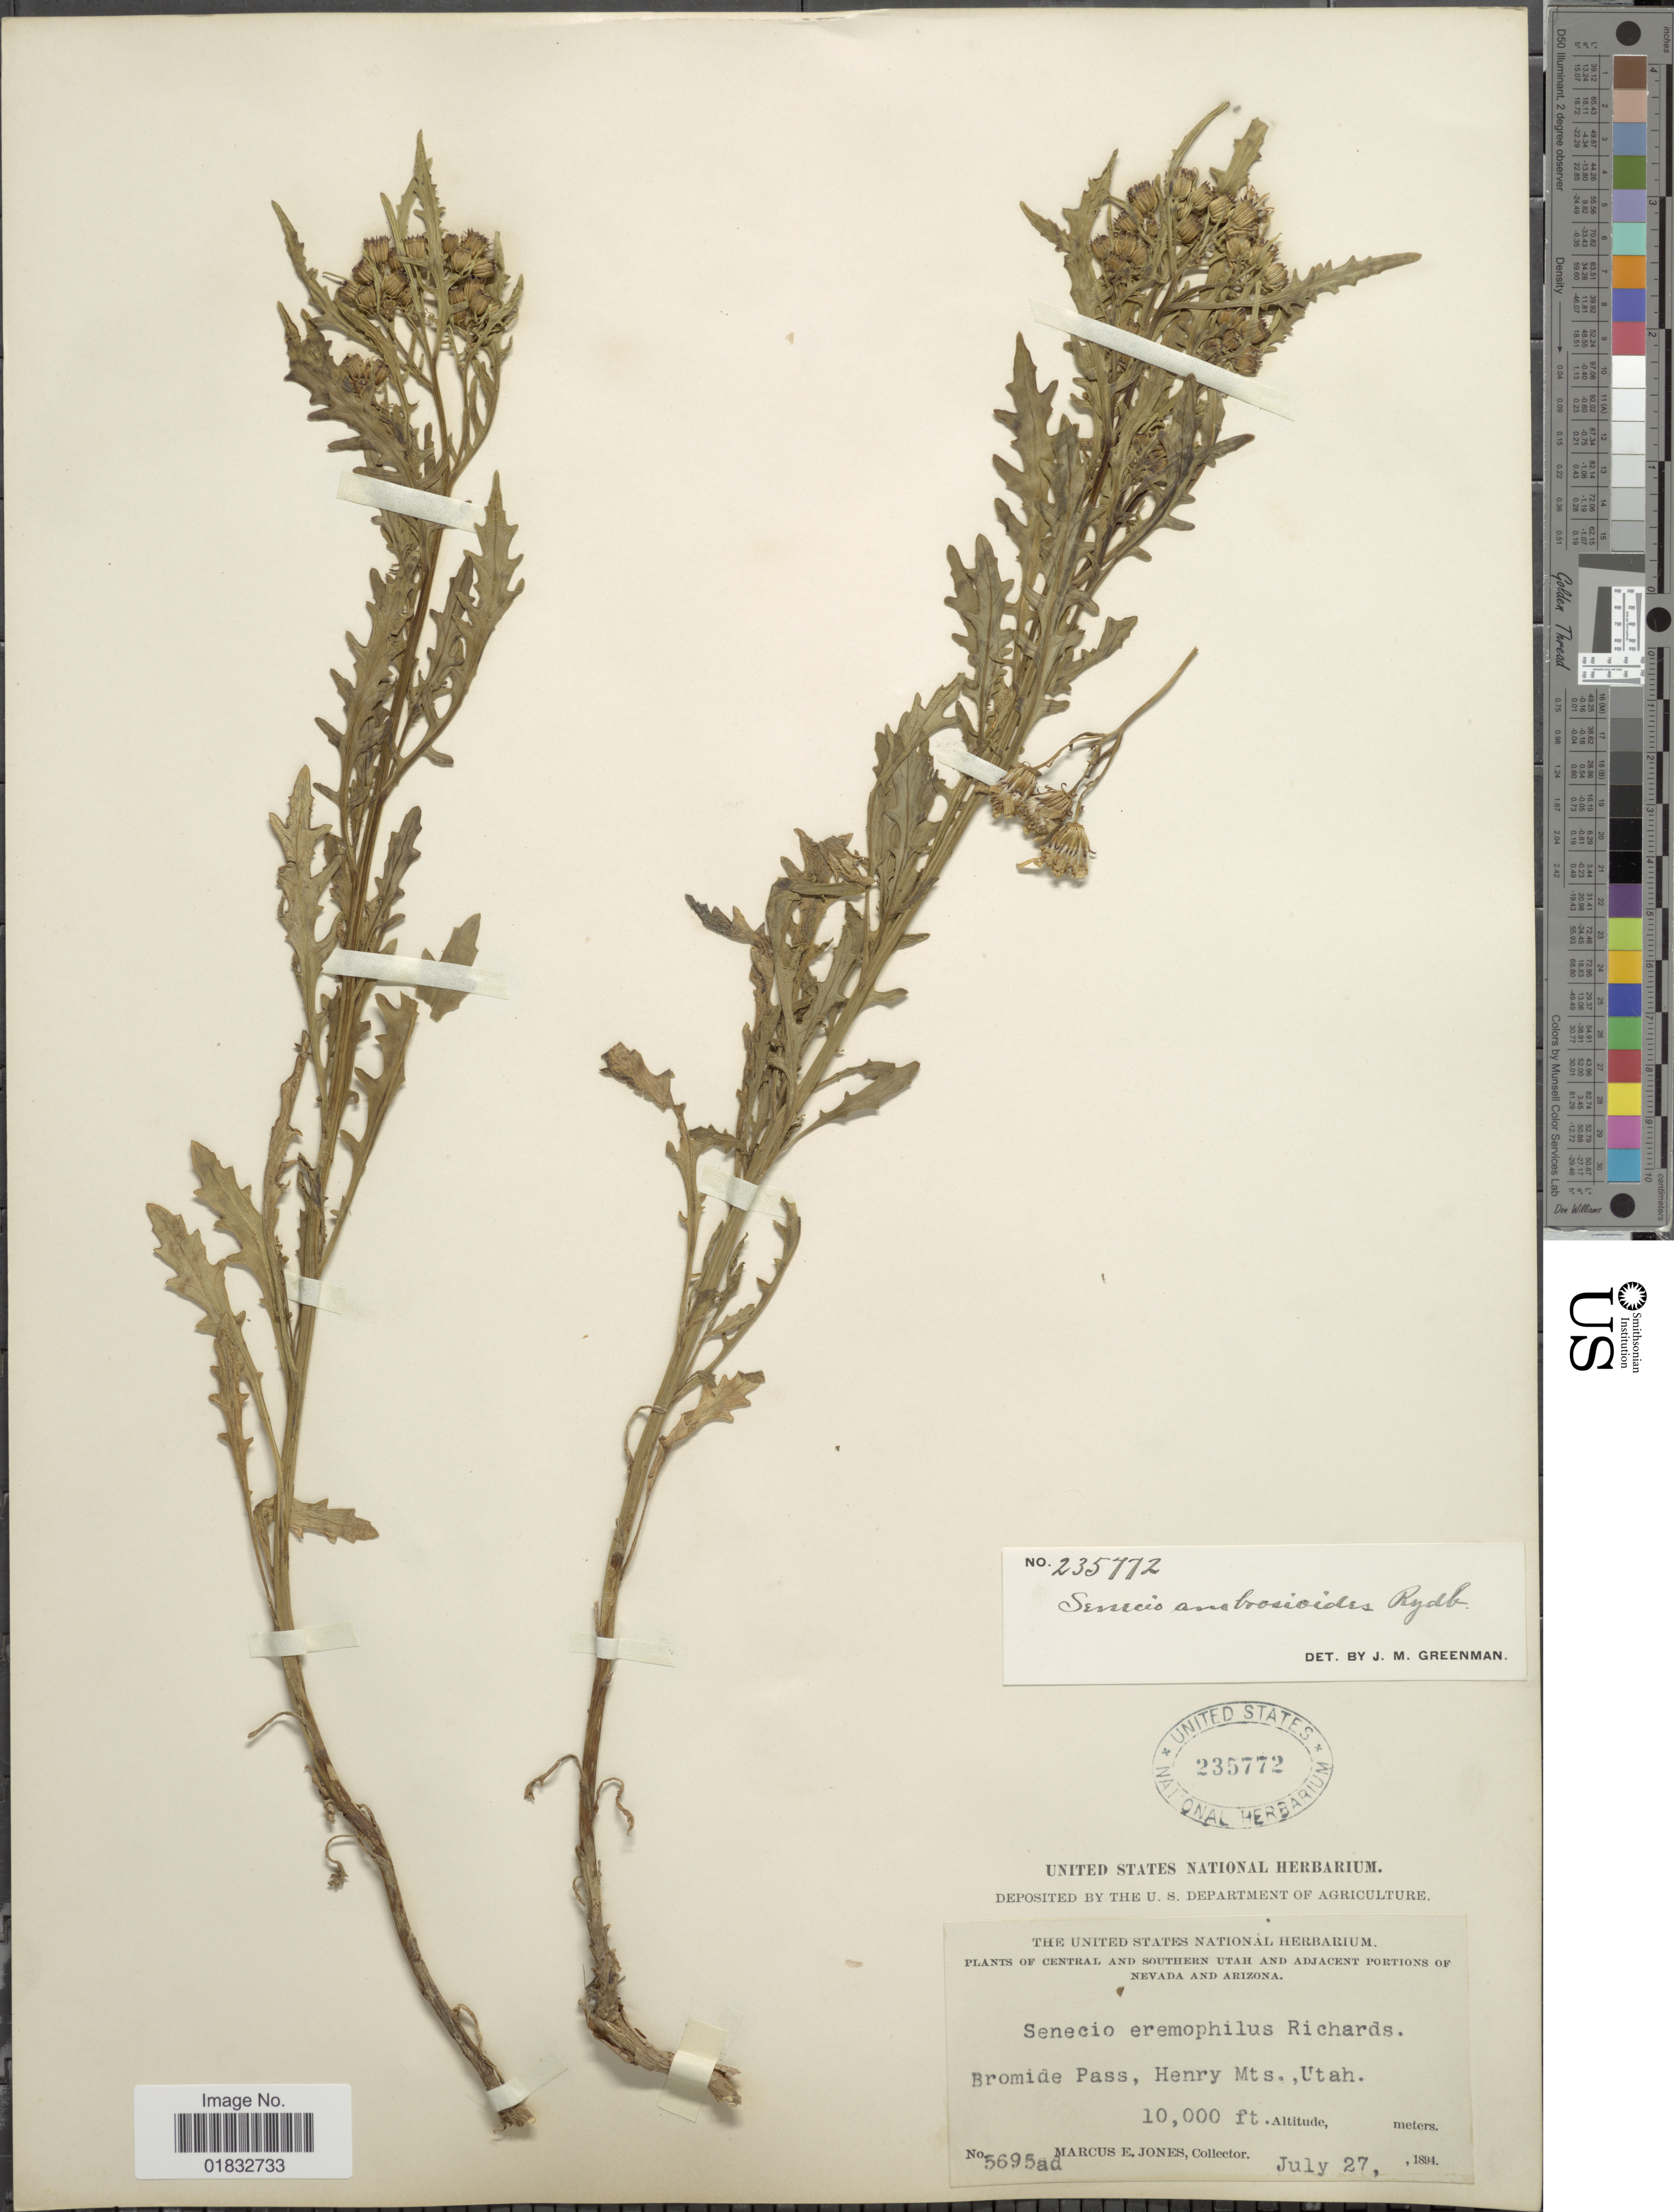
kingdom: Plantae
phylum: Tracheophyta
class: Magnoliopsida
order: Asterales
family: Asteraceae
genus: Senecio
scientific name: Senecio eremophilus var. kingii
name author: (Rydb.) Greenm.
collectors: M. E. Jones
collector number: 5695ad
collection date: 1894-07-27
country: United States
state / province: Utah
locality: Central and Southern Utah and Adjacent Portions of Nevada and Arizona, Bromide Pass, Henry Mts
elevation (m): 3048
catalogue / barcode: US 235772